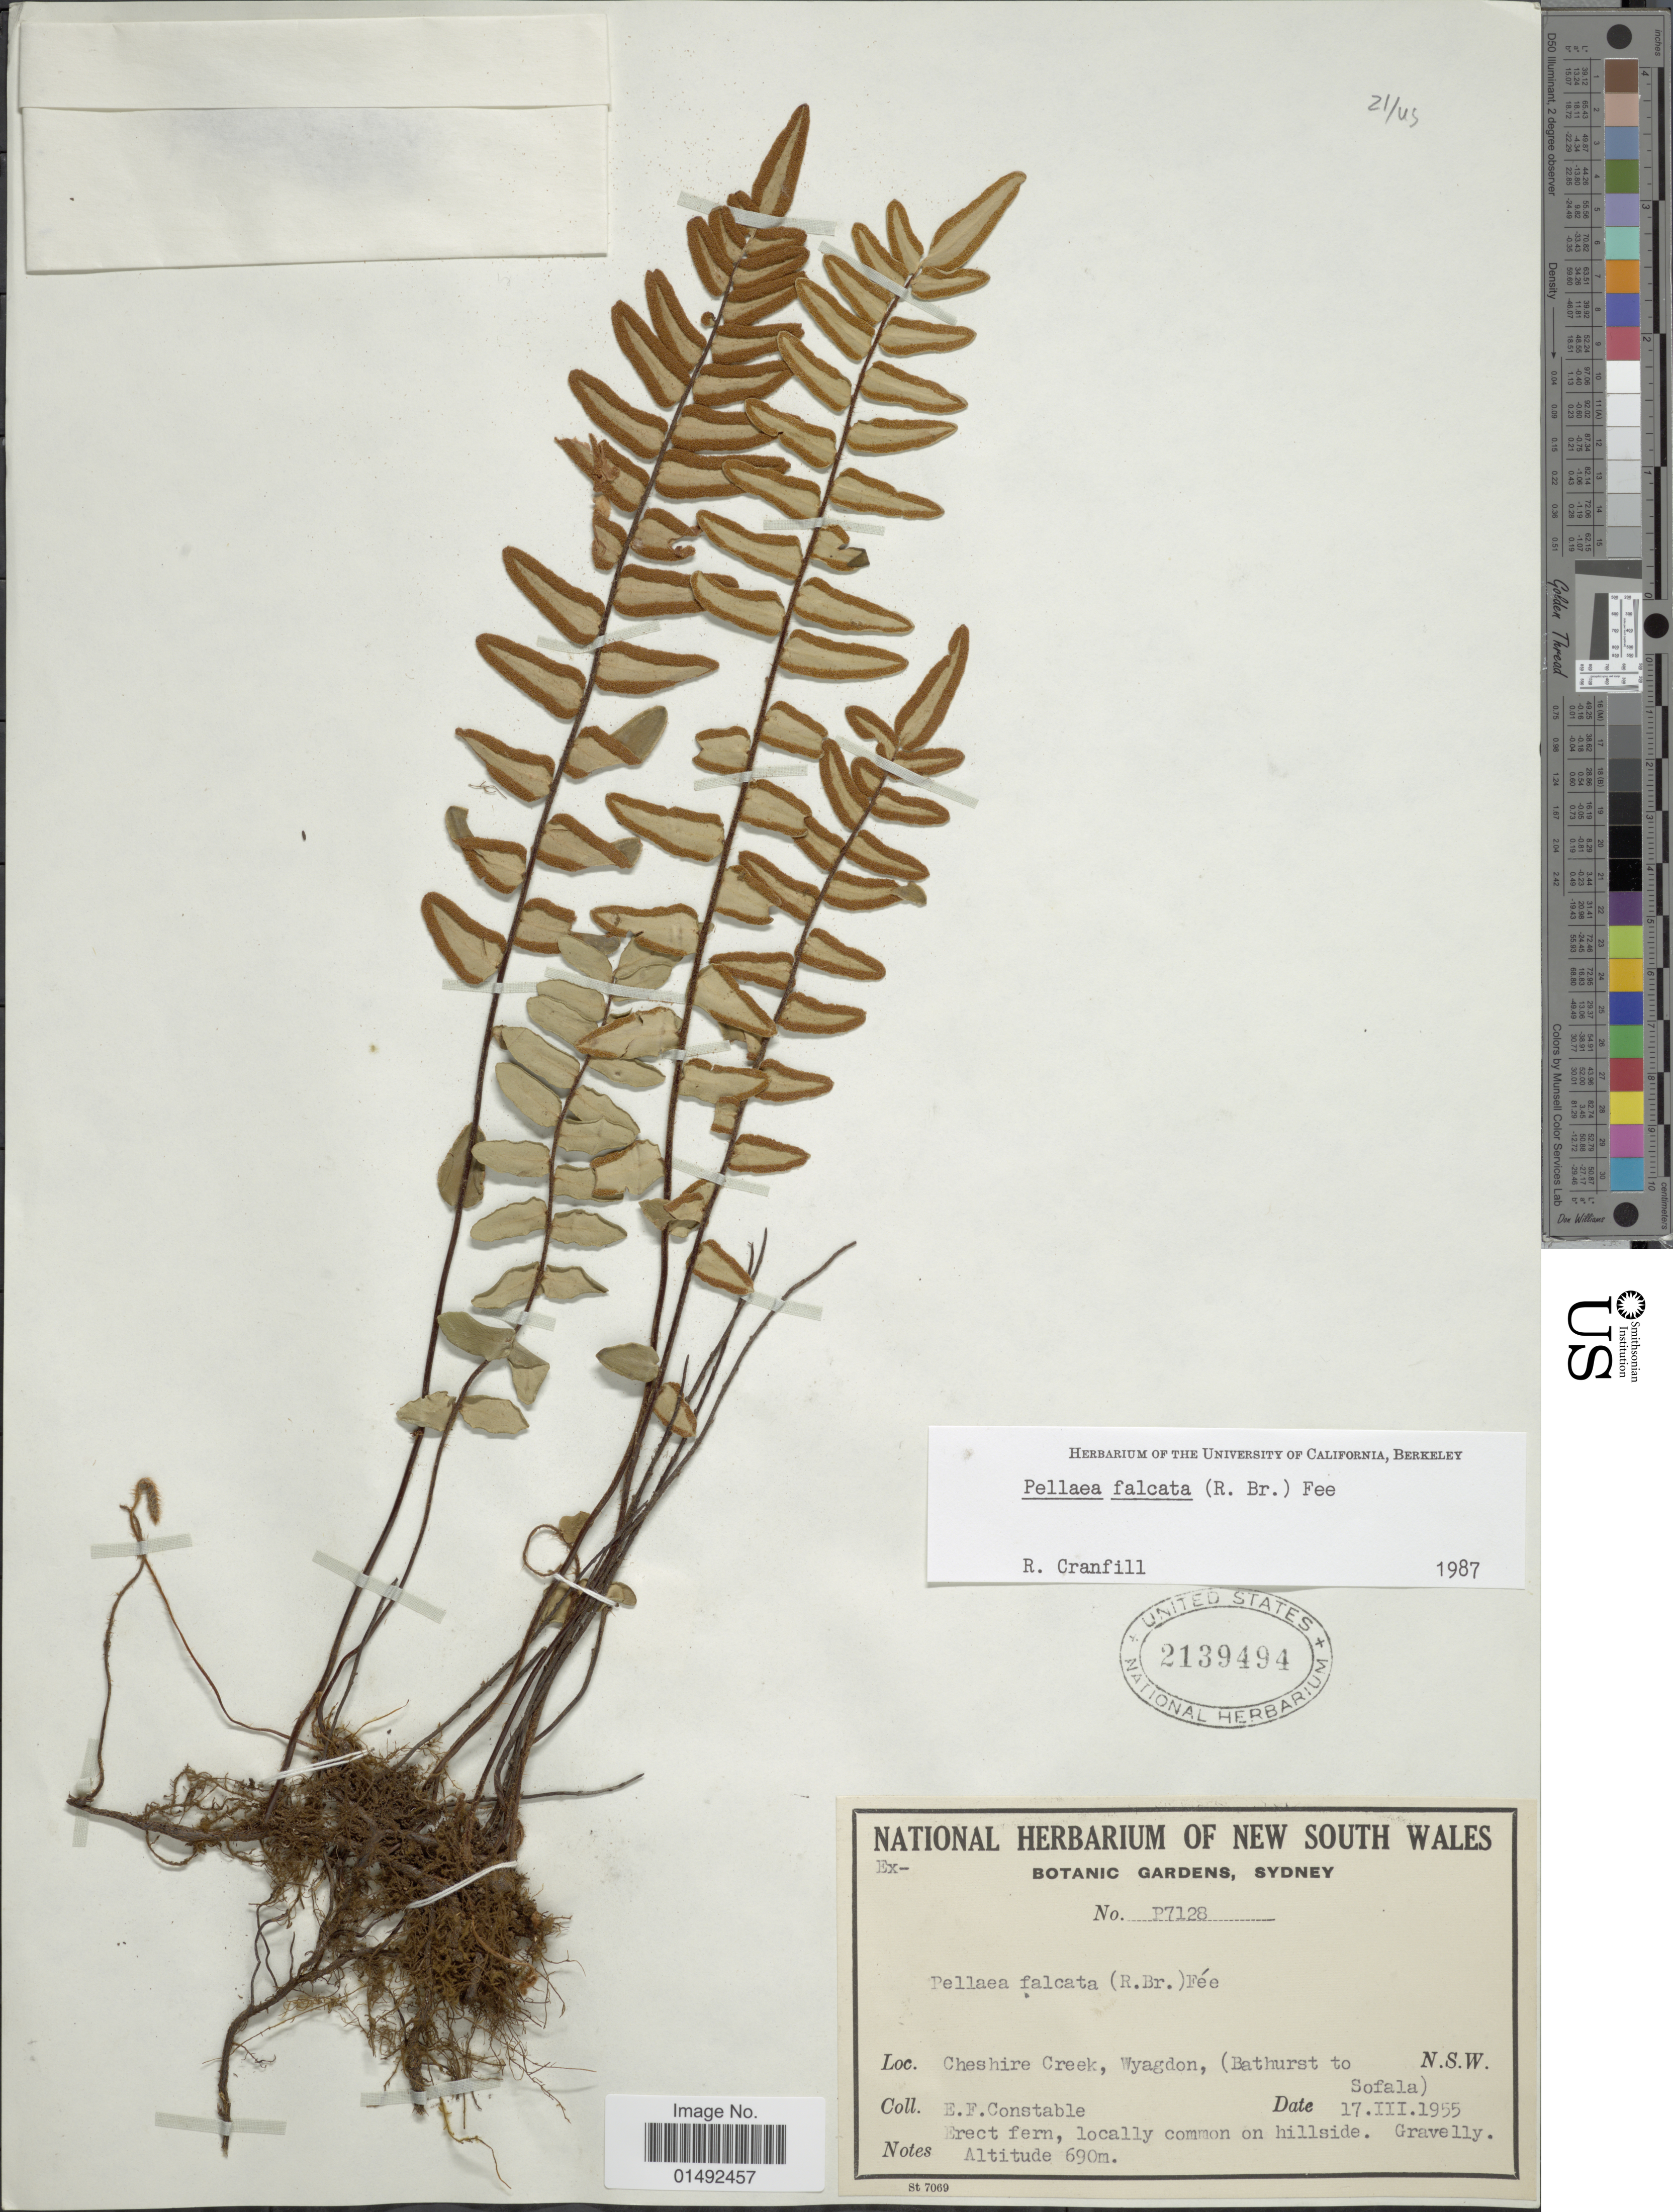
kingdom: Plantae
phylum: Tracheophyta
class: Polypodiopsida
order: Polypodiales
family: Pteridaceae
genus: Pellaea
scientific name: Pellaea falcata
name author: Fée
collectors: E. F. Constable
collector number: P7128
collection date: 1955-03-17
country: Australia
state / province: New South Wales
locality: Cheshire Creek, Wyagdon, (Bathurst to Sofala)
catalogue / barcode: US 2139494